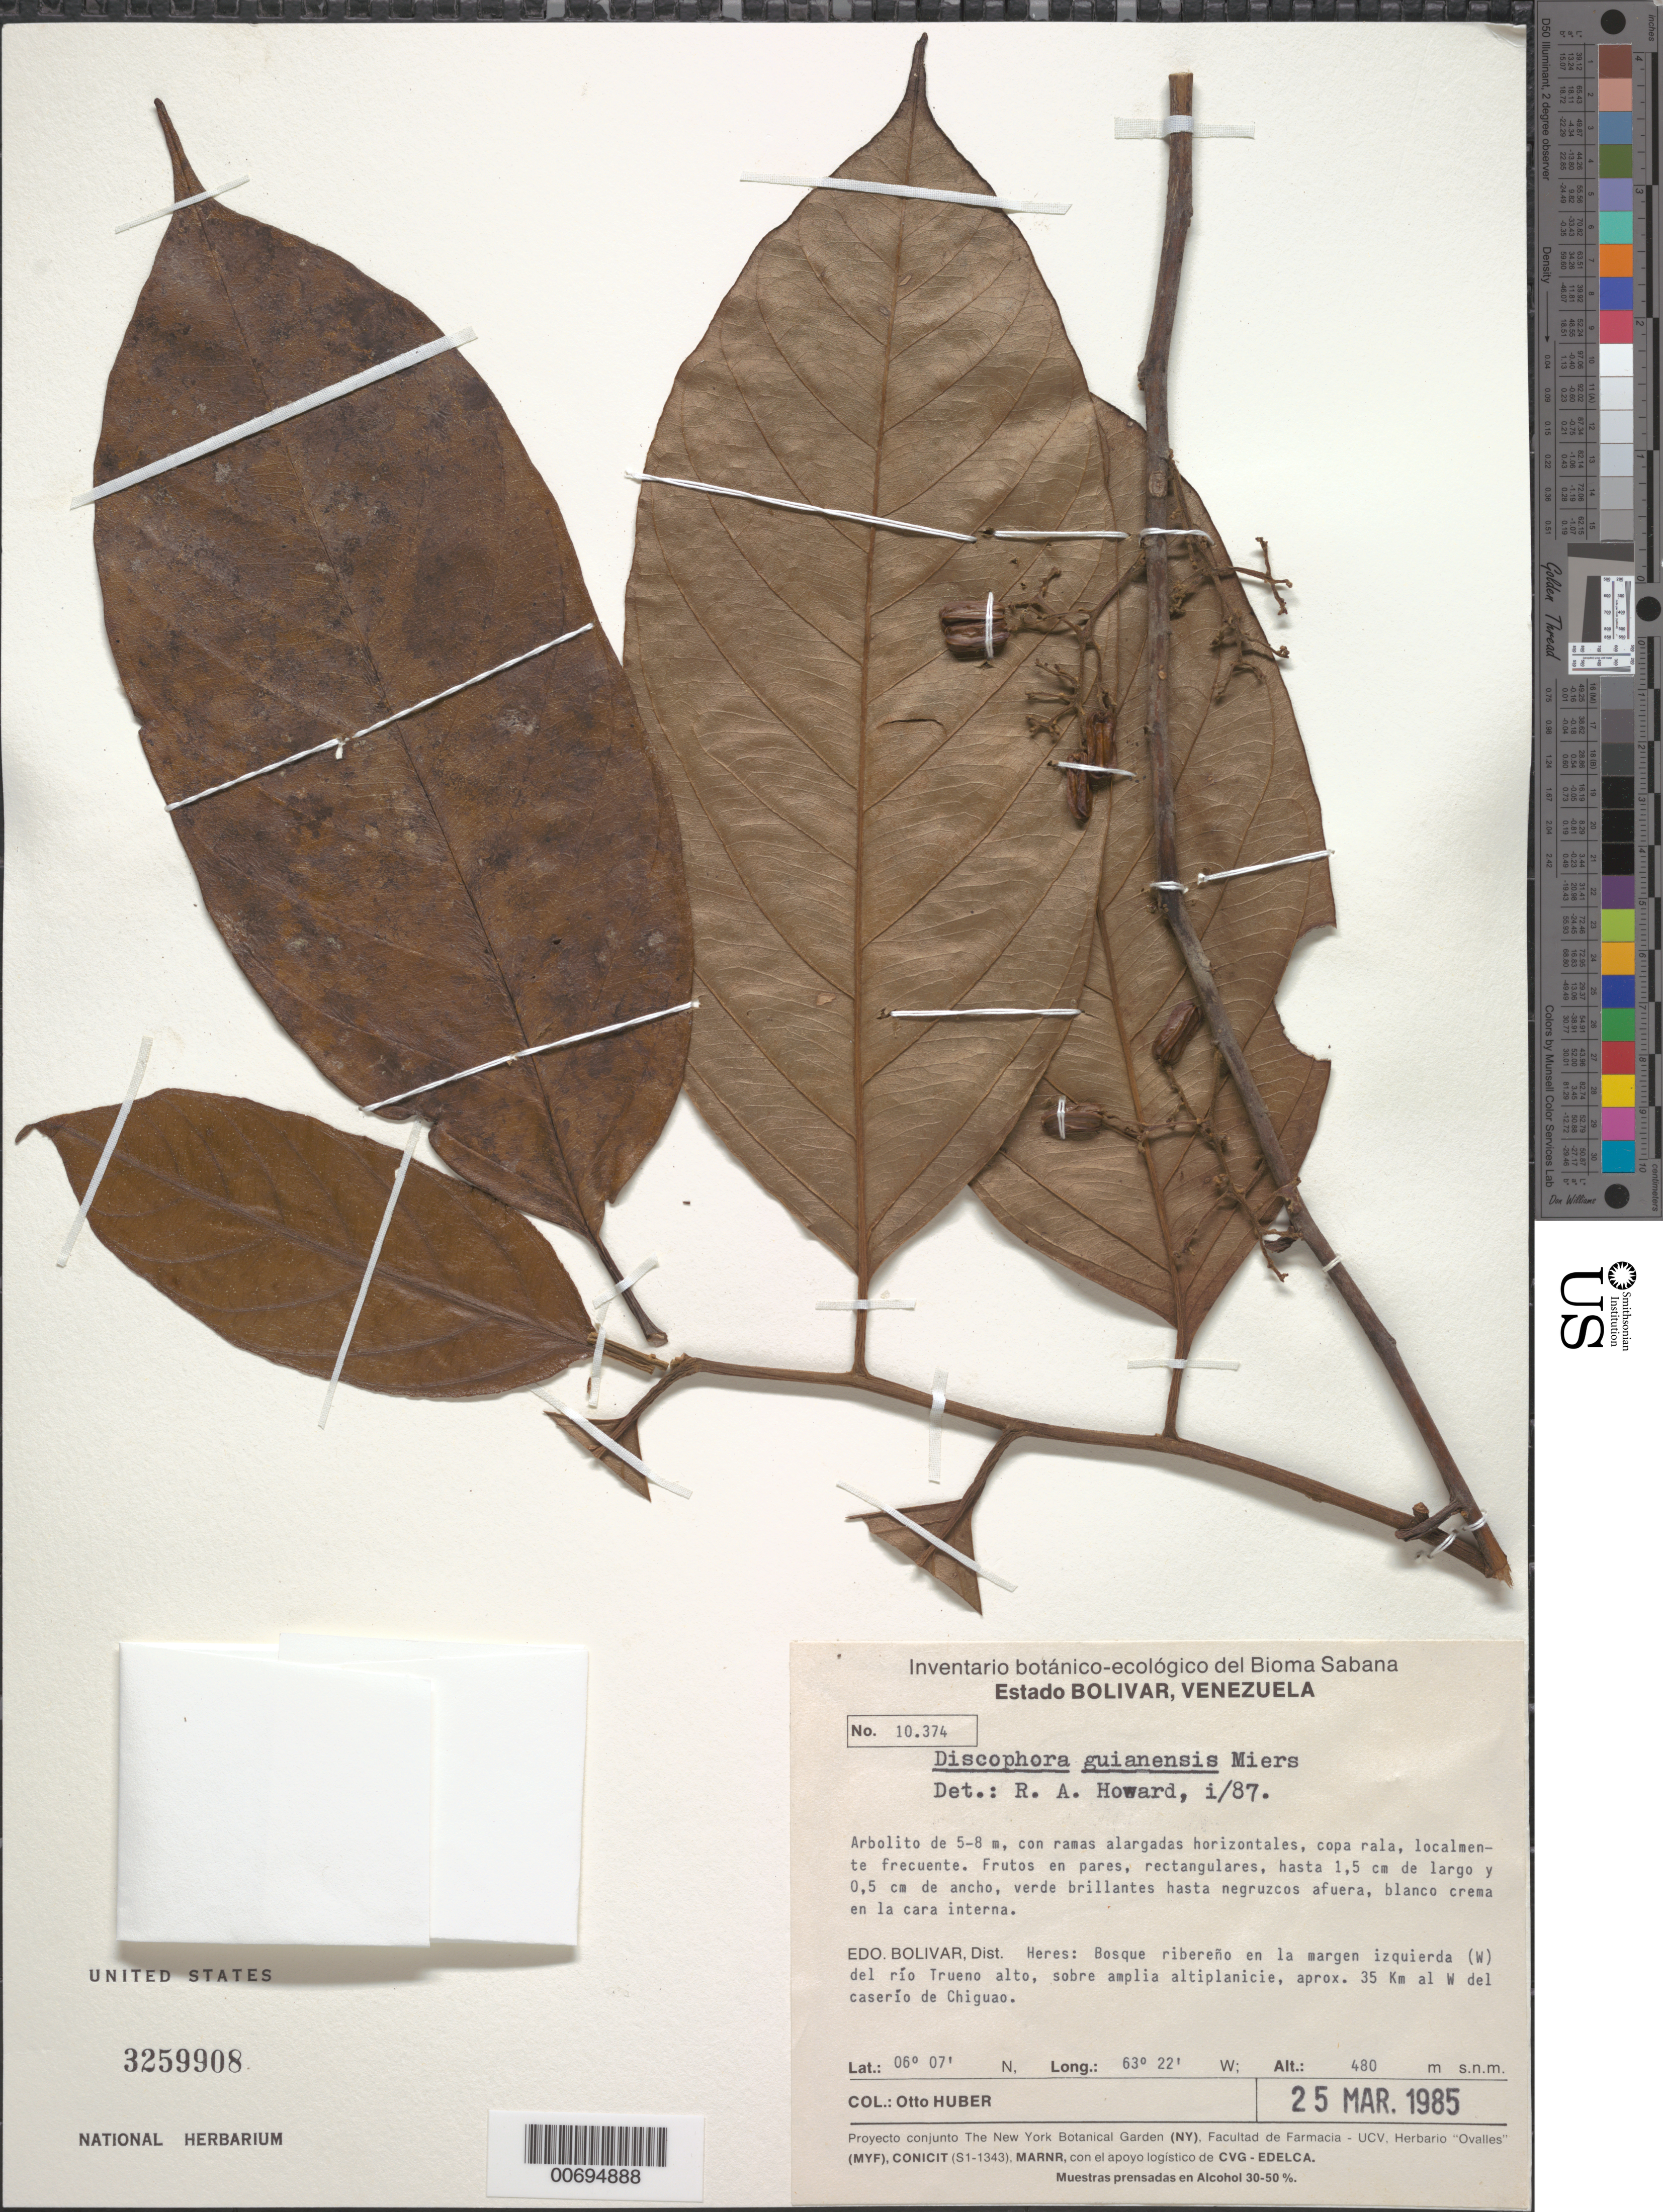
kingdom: Plantae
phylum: Tracheophyta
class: Magnoliopsida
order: Cardiopteridales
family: Stemonuraceae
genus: Discophora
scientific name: Discophora guianensis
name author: Miers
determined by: Howard, R. A.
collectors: O. Huber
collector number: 10374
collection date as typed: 25-Mar-85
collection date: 1985-03-25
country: Venezuela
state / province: Bolívar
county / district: Heres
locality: Río Trueno, 35 km W del caserío de Chiguao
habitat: Bosque ribereno en la margen izquierda del rio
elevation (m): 480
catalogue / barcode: US 3259908